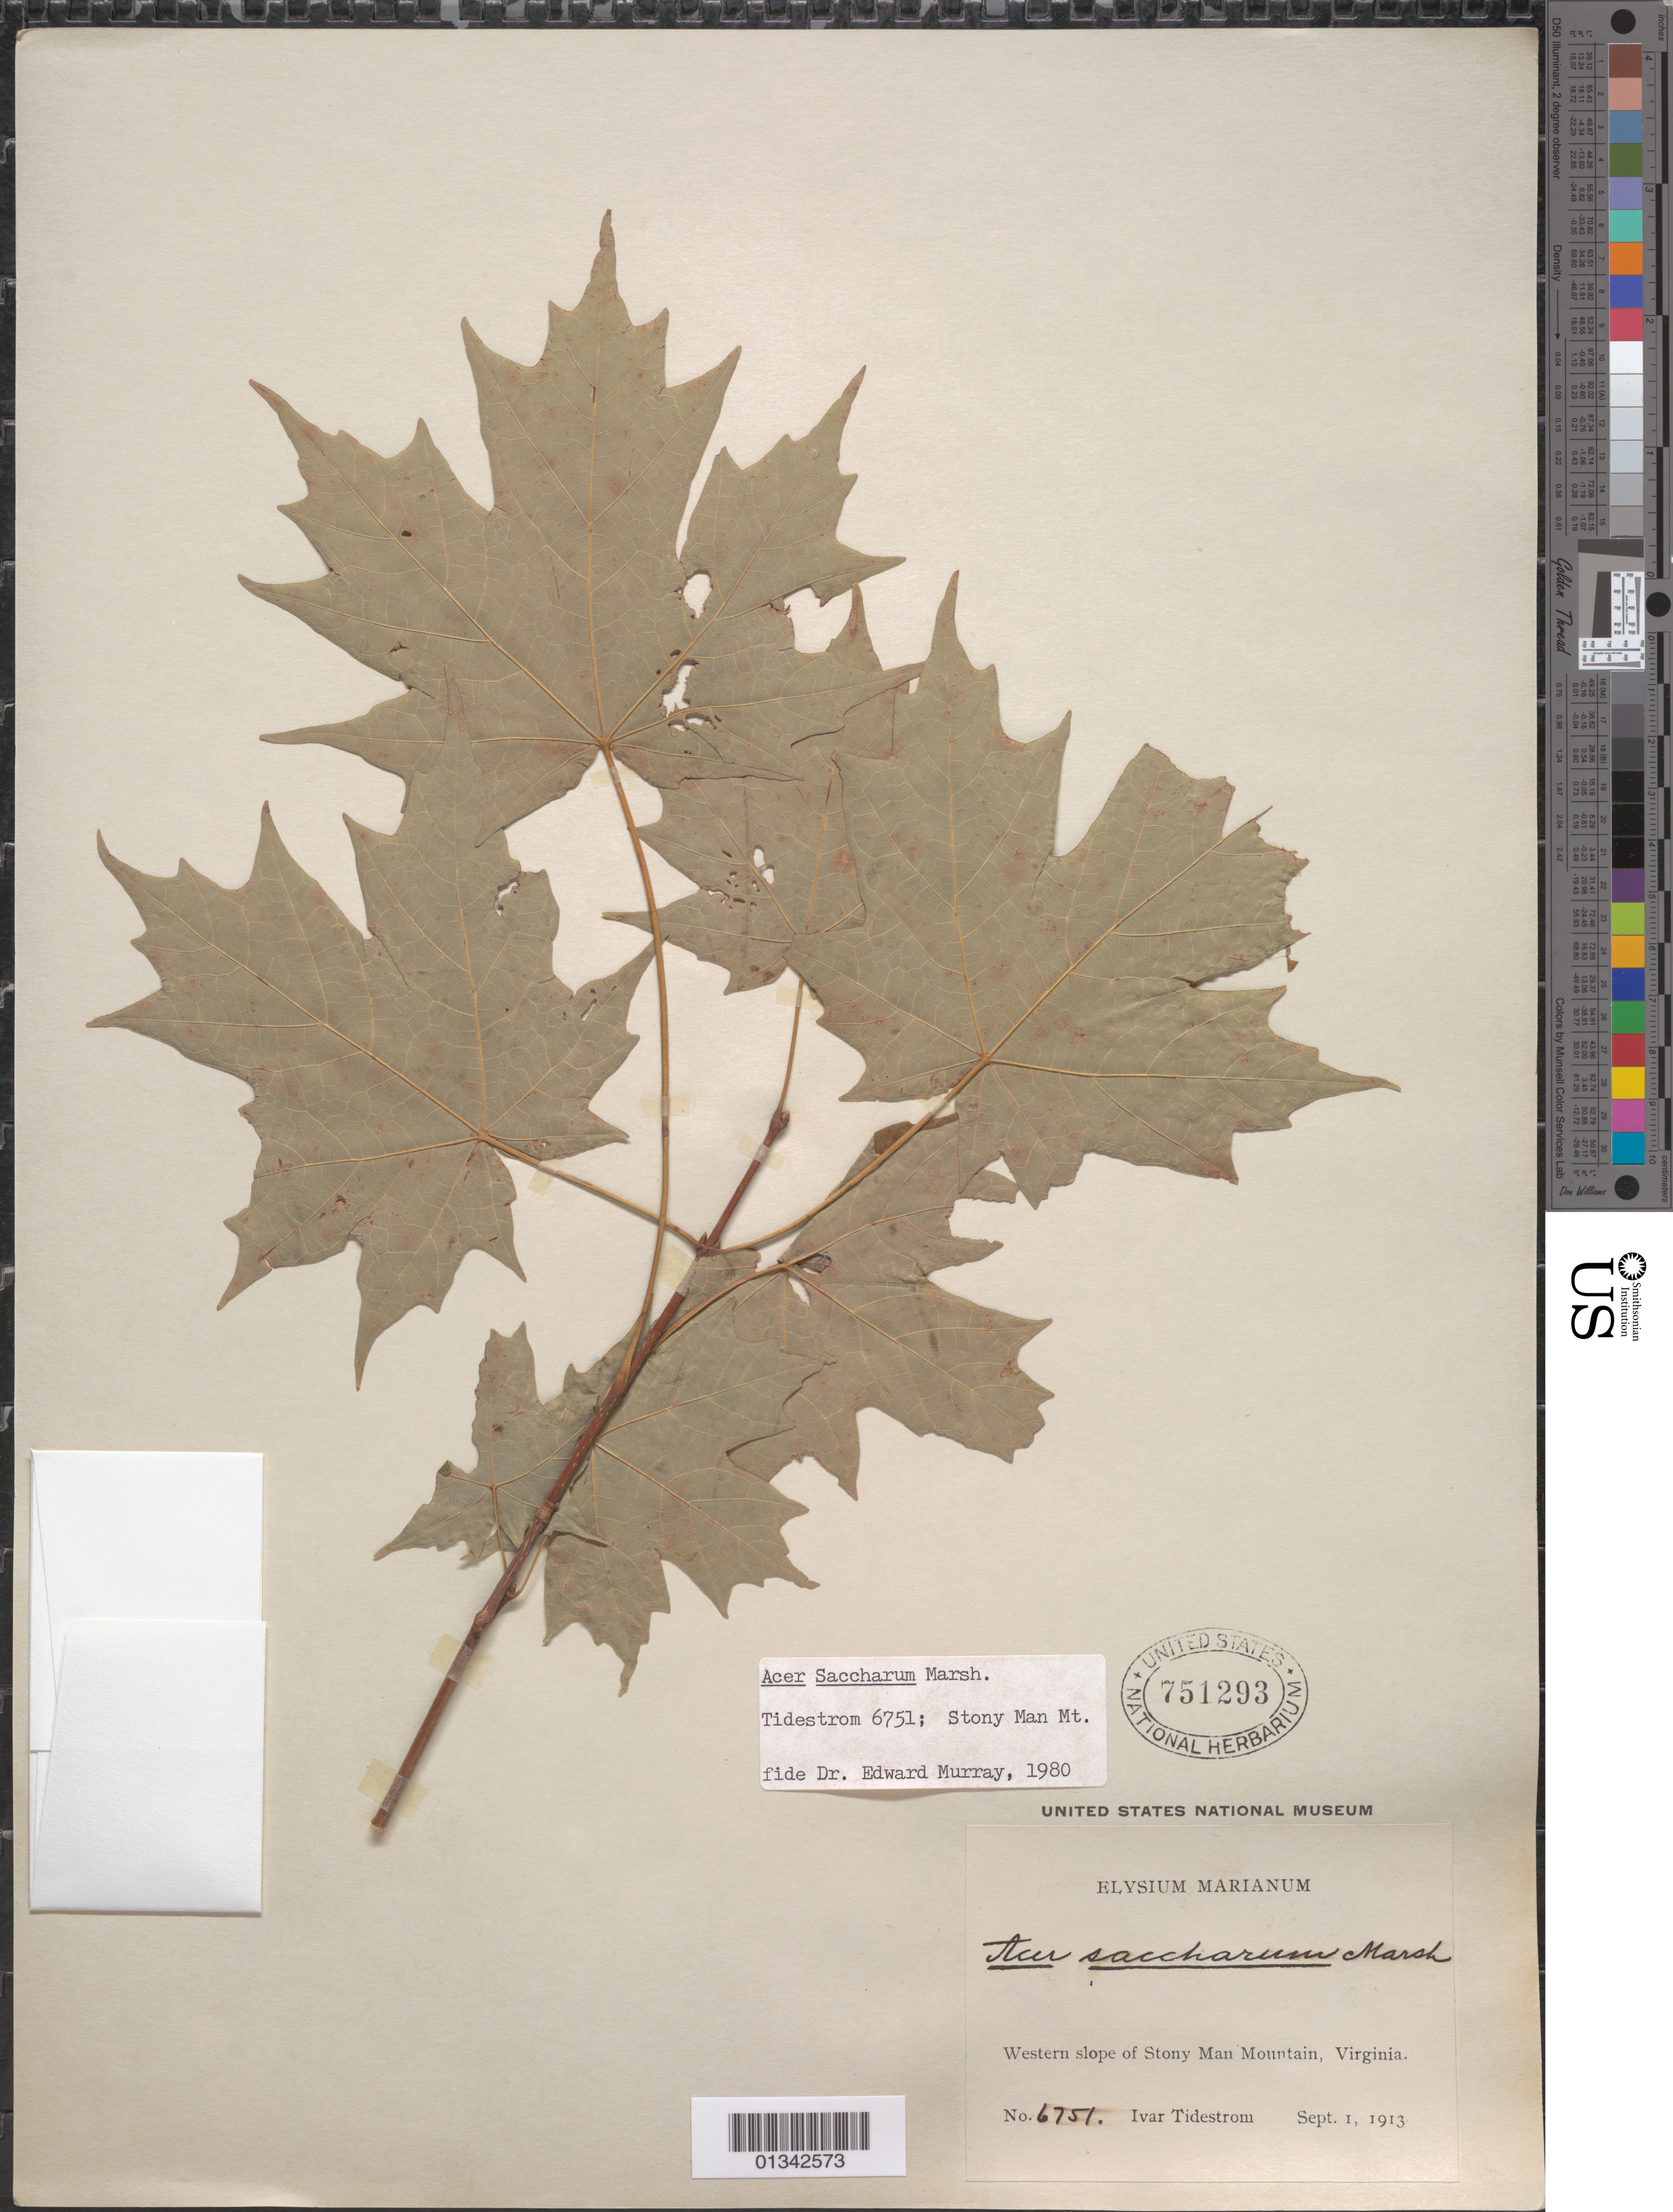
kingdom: Plantae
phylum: Tracheophyta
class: Magnoliopsida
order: Sapindales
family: Sapindaceae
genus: Acer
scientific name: Acer saccharum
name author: Marshall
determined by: Murray, Edward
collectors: I. F. Tidestrom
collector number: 6751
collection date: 1913-09-01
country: United States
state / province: Virginia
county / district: Page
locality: Stony Man Mountain, western slope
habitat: Mountain slope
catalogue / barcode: US 751293